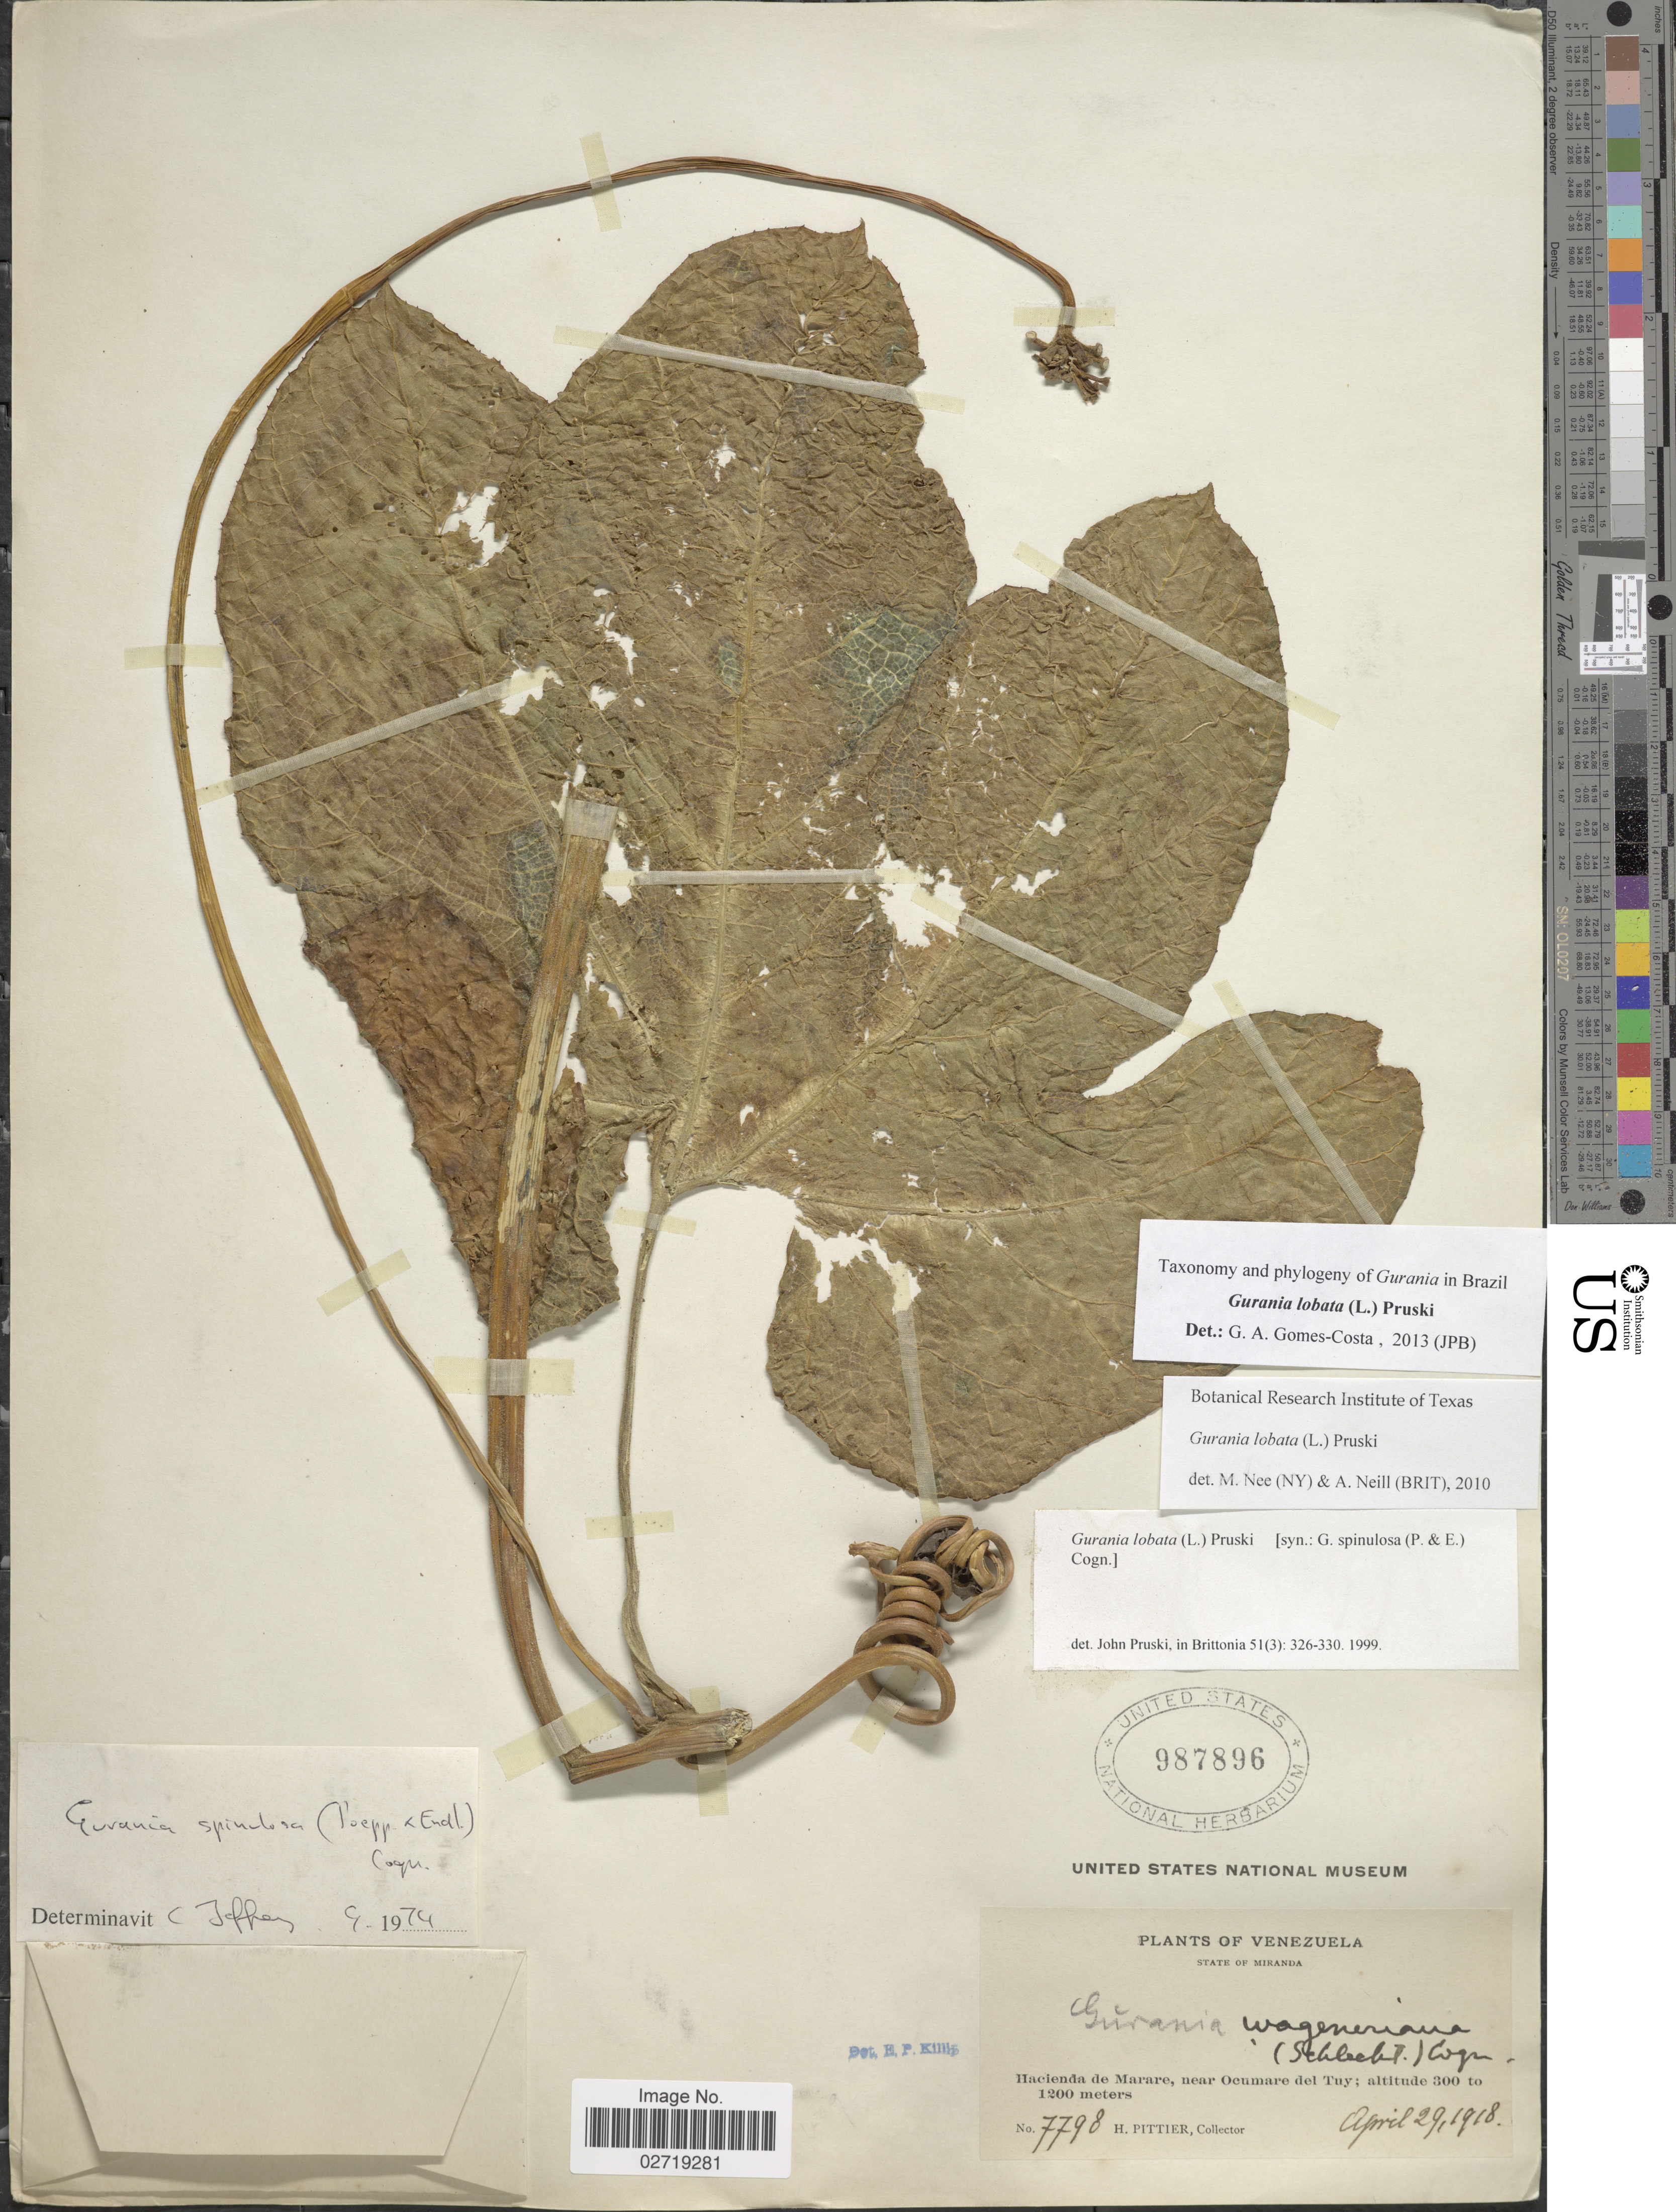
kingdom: Plantae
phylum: Tracheophyta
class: Magnoliopsida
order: Cucurbitales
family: Cucurbitaceae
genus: Gurania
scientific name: Gurania lobata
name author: (L.) Pruski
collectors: H. F. Pittier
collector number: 7798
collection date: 1918-04-29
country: Venezuela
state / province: Miranda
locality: Hacienda de Marare, near Ocumare del Tuy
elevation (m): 300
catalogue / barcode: US 987896